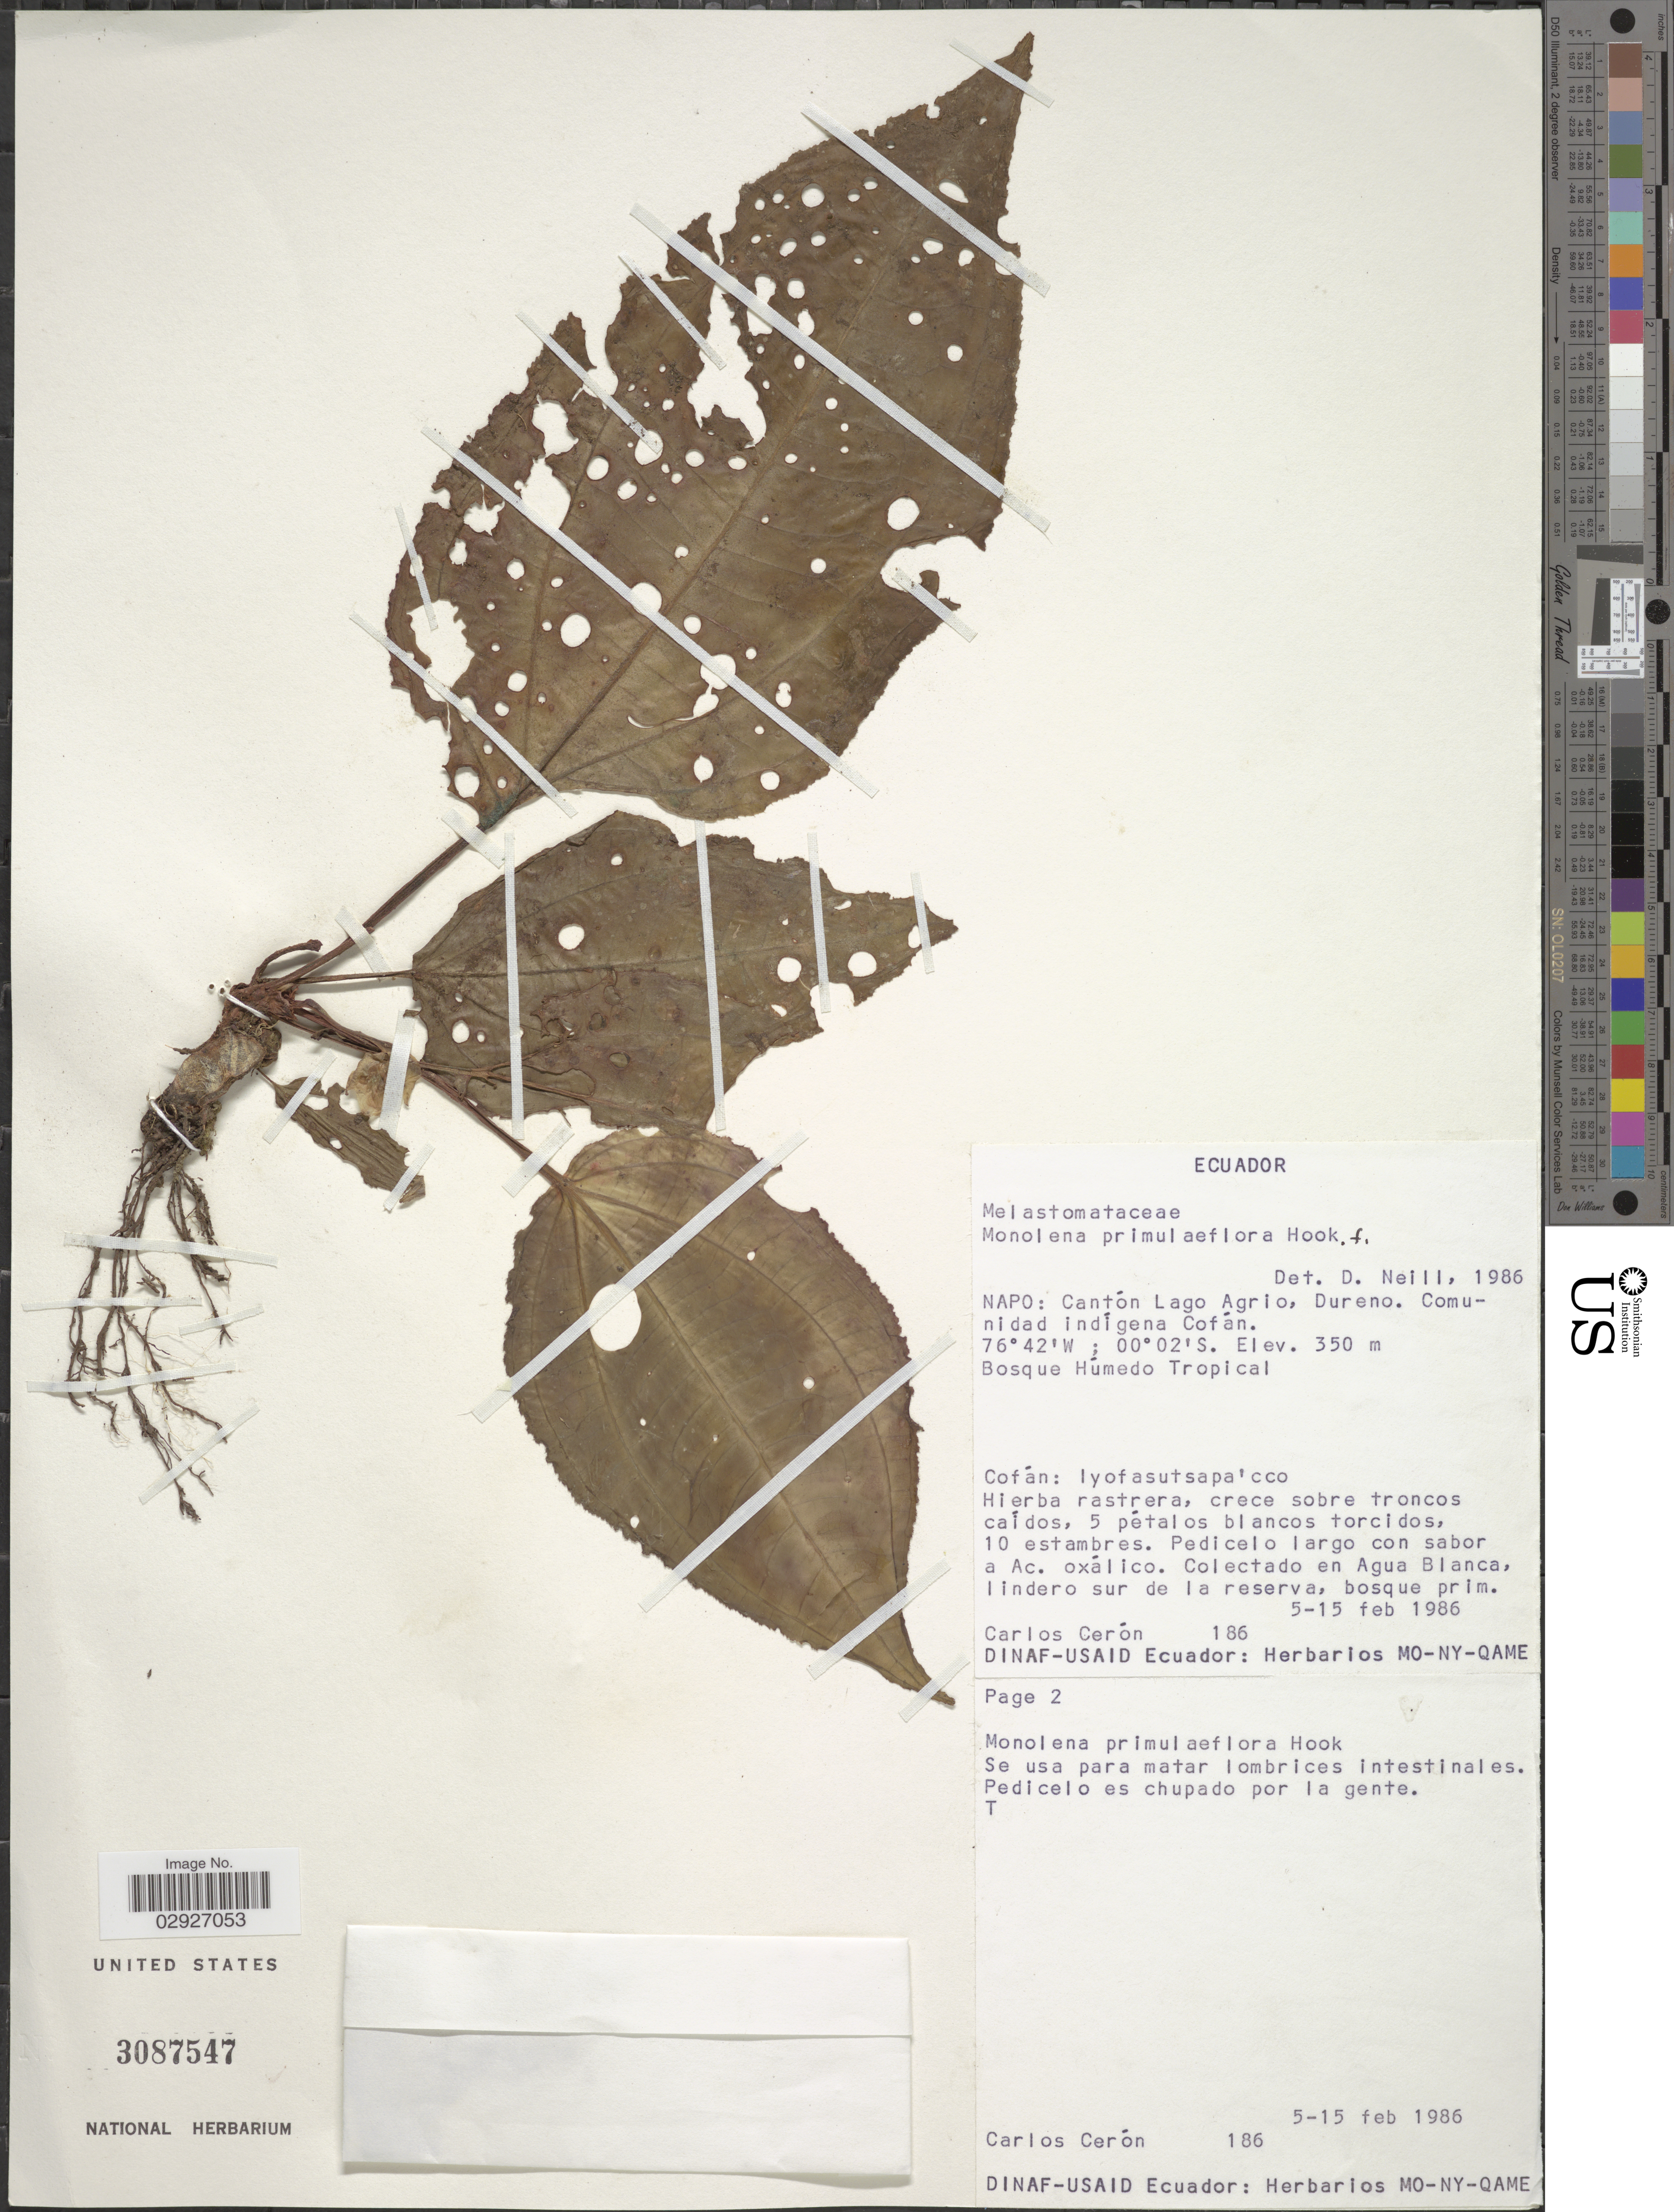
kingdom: Plantae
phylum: Tracheophyta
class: Magnoliopsida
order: Myrtales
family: Melastomataceae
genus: Monolena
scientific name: Monolena primuliflora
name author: Hook. f.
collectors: C. E. Cerón M.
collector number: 186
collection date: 1986-02-05/1986-02-15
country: Ecuador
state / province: Napo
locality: Cantón Lago Agrio, Dureno, Comunidad indígena Cofán.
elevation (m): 350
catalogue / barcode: US 3087547